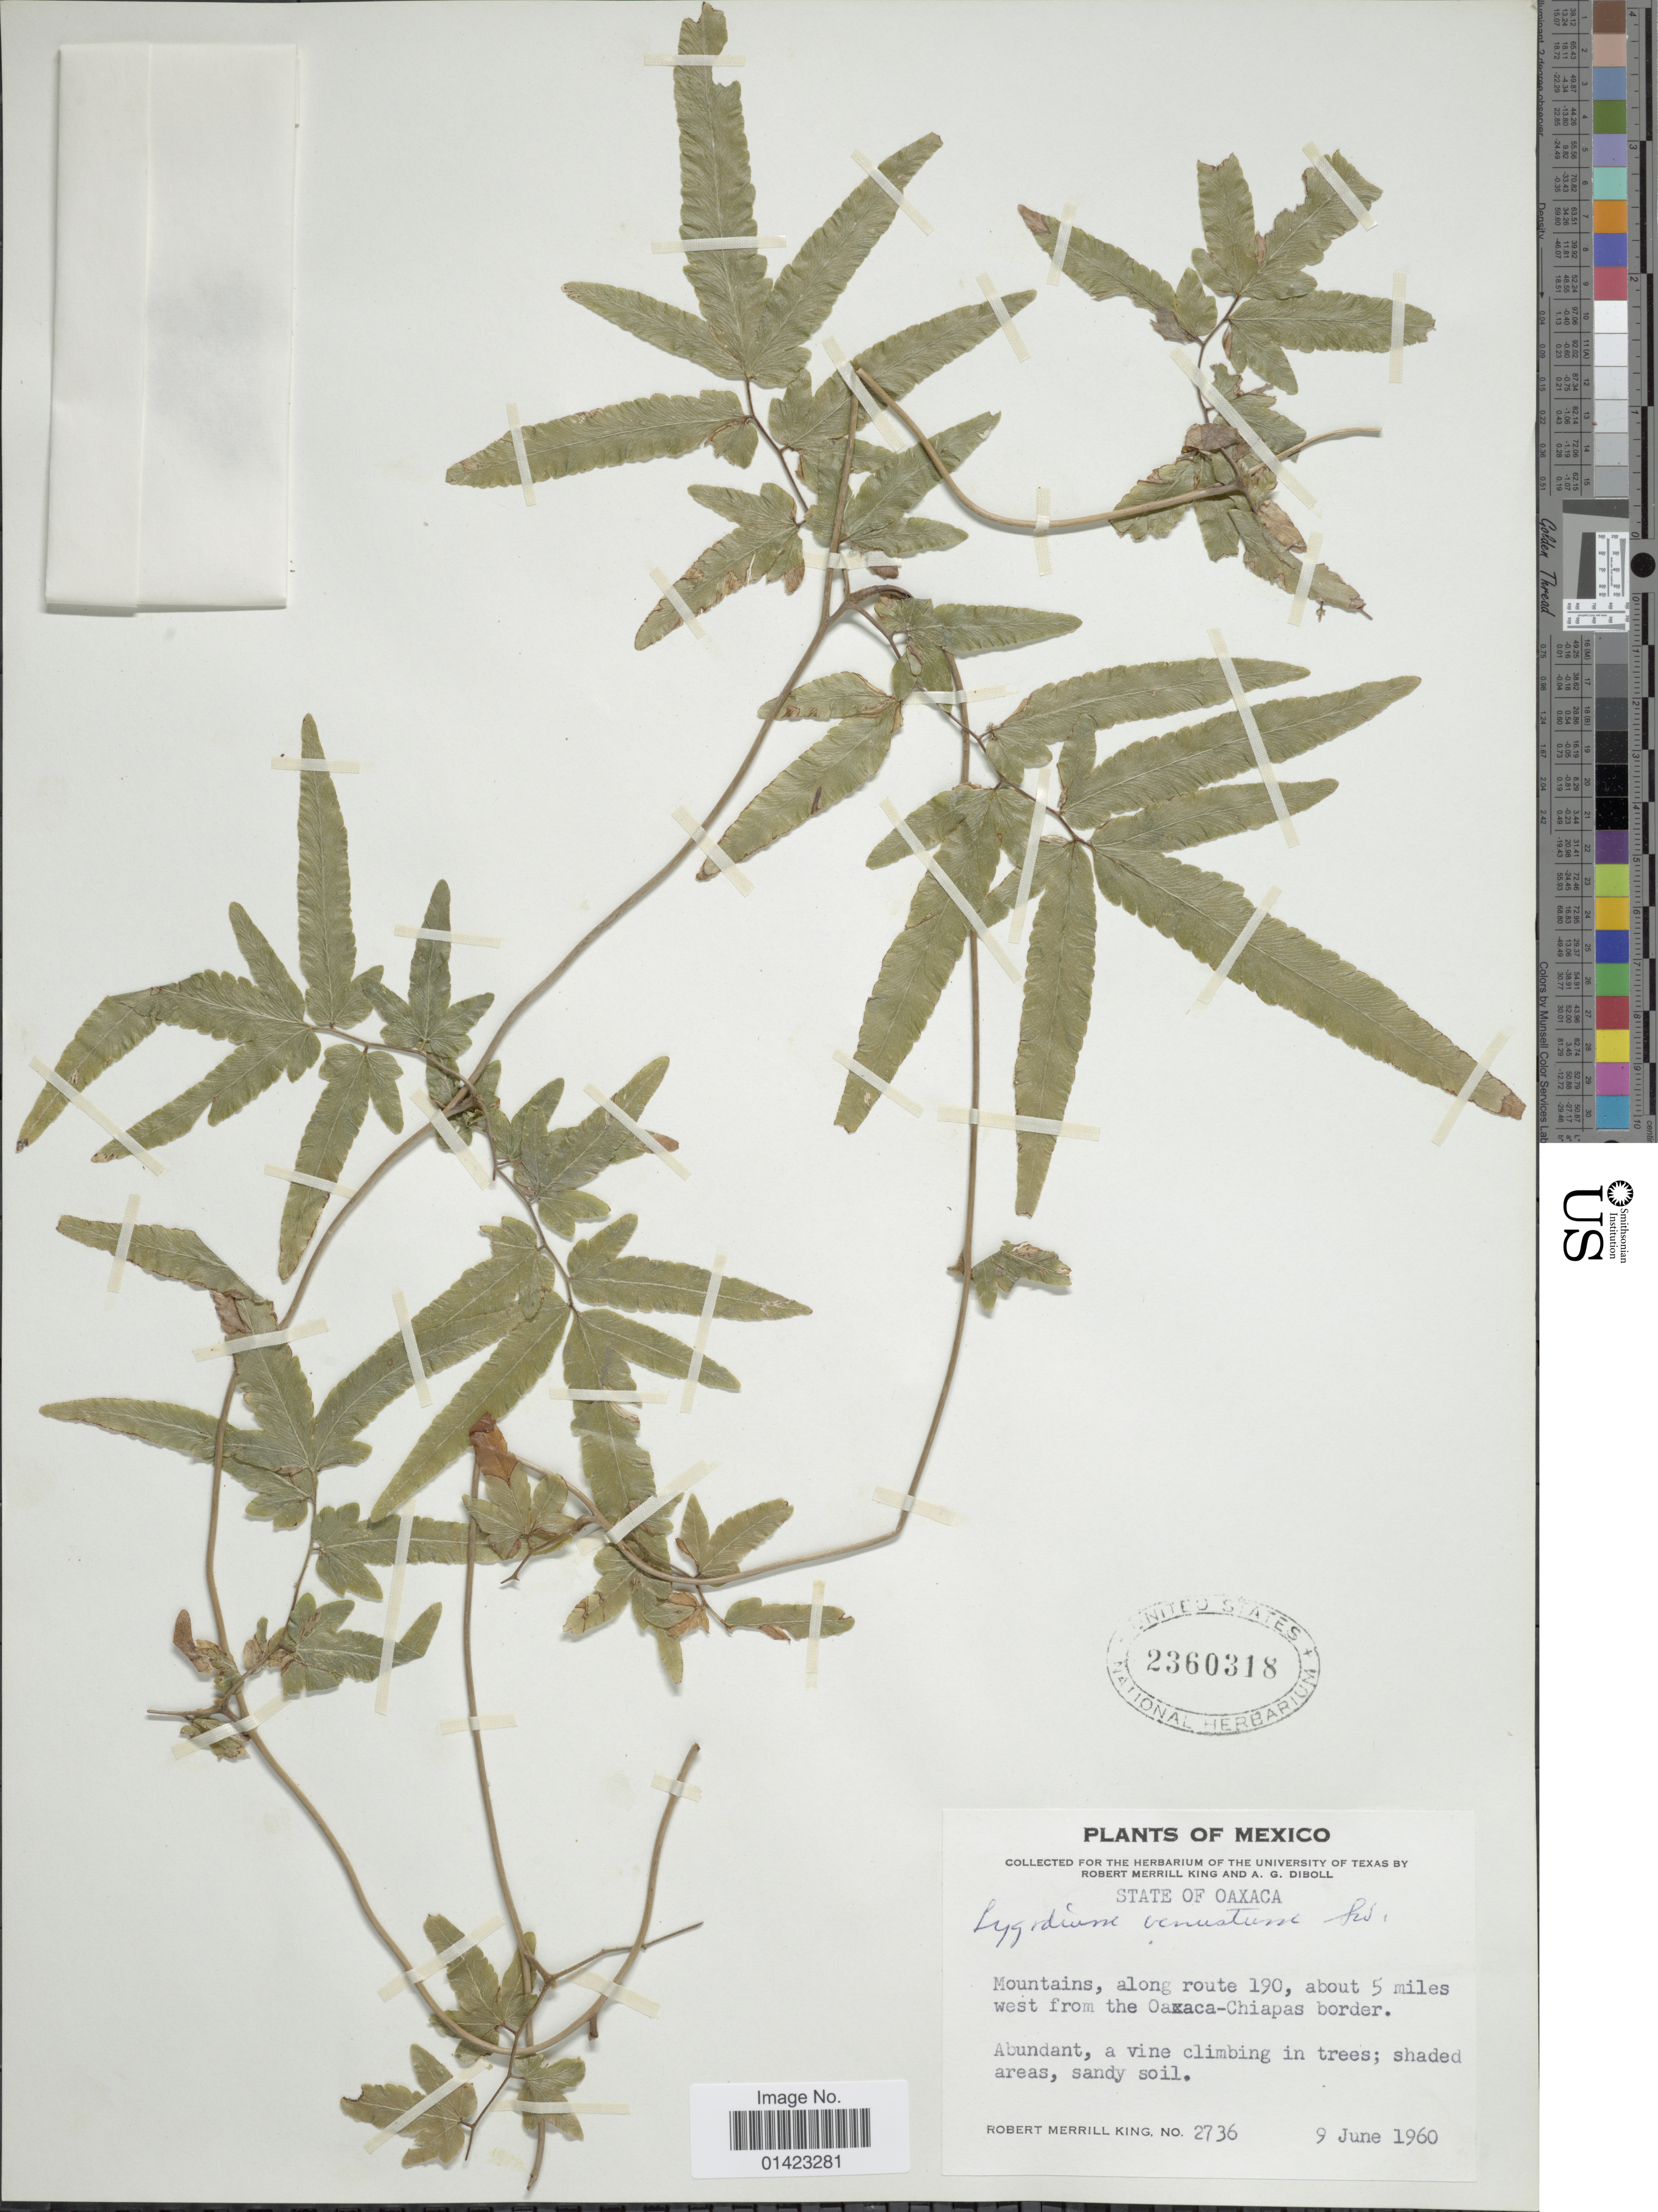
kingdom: Plantae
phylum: Tracheophyta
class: Polypodiopsida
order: Schizaeales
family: Lygodiaceae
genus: Lygodium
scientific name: Lygodium venustum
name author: Sw.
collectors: R. M. King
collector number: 2736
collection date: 1960-06-09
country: Mexico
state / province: Oaxaca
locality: State of Oaxaca, mountains, along route 190, about 5 miles west from the Oaxaca-Chiapas border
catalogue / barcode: US 2360318